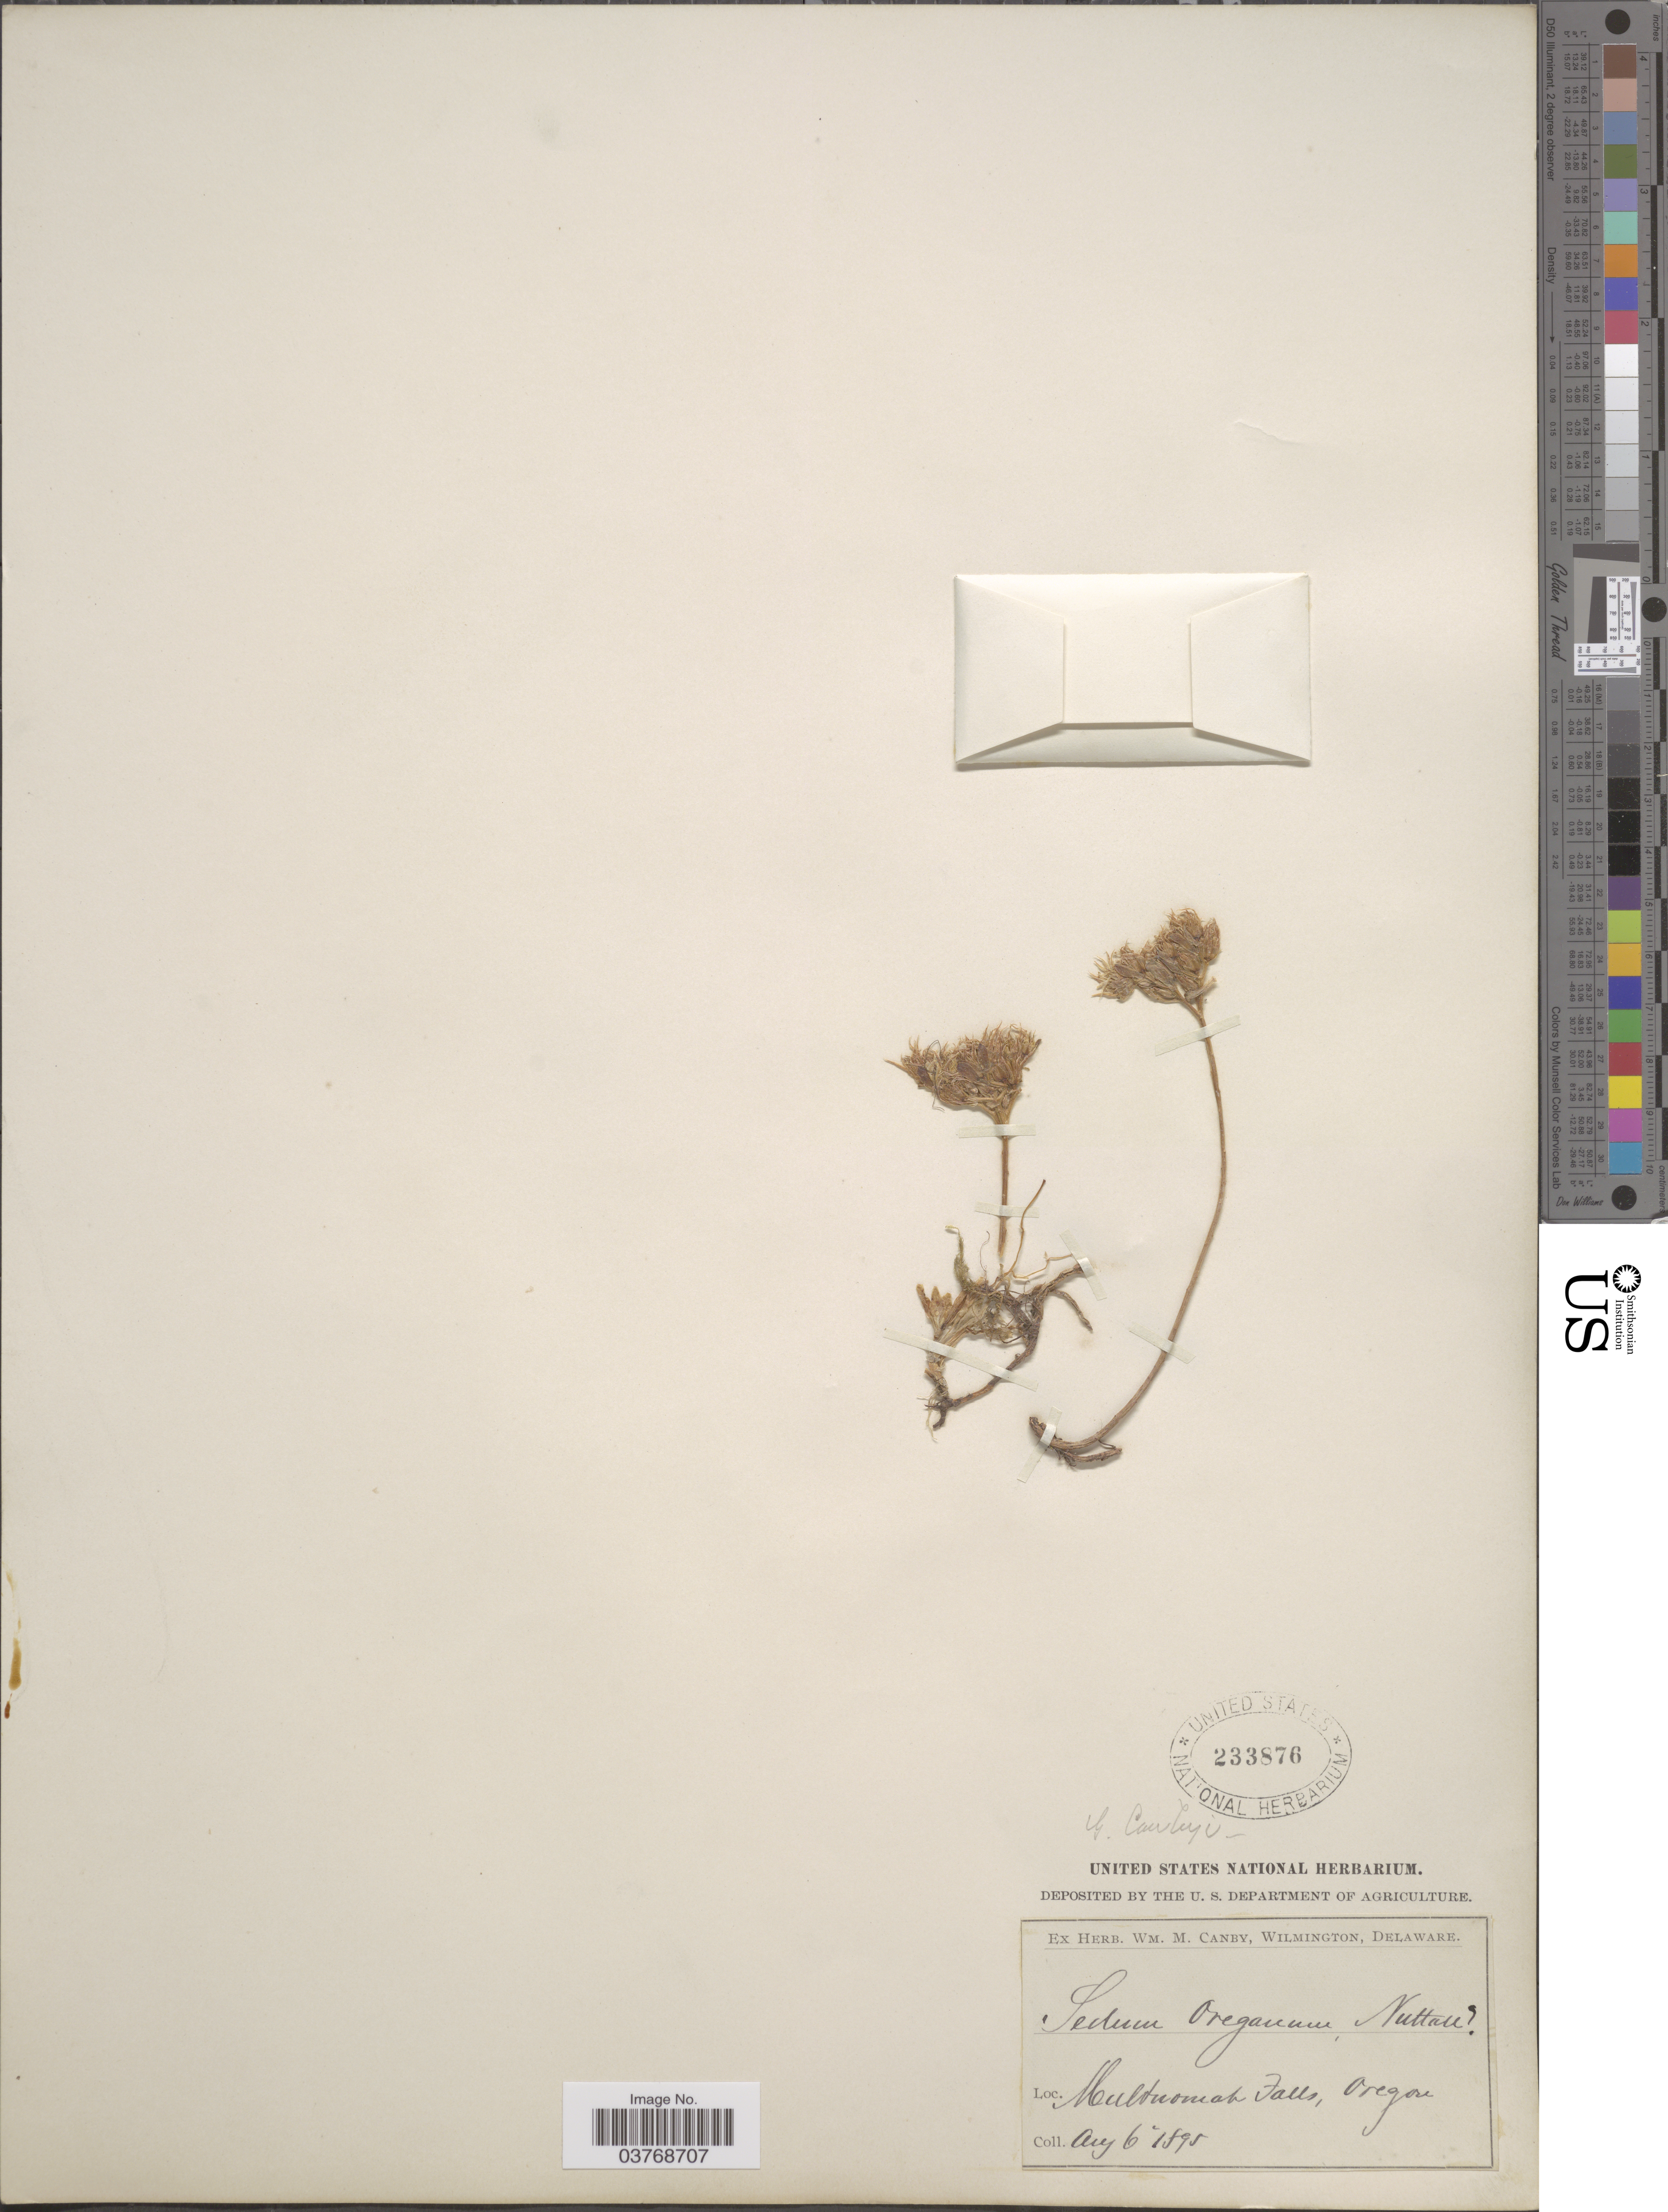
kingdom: Plantae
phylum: Tracheophyta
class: Magnoliopsida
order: Saxifragales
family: Crassulaceae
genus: Sedum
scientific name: Sedum oreganum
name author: Nutt.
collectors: ex herb. W.M. Canby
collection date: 1895-08-06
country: United States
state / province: Oregon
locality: Multnomah Falls.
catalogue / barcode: US 233876